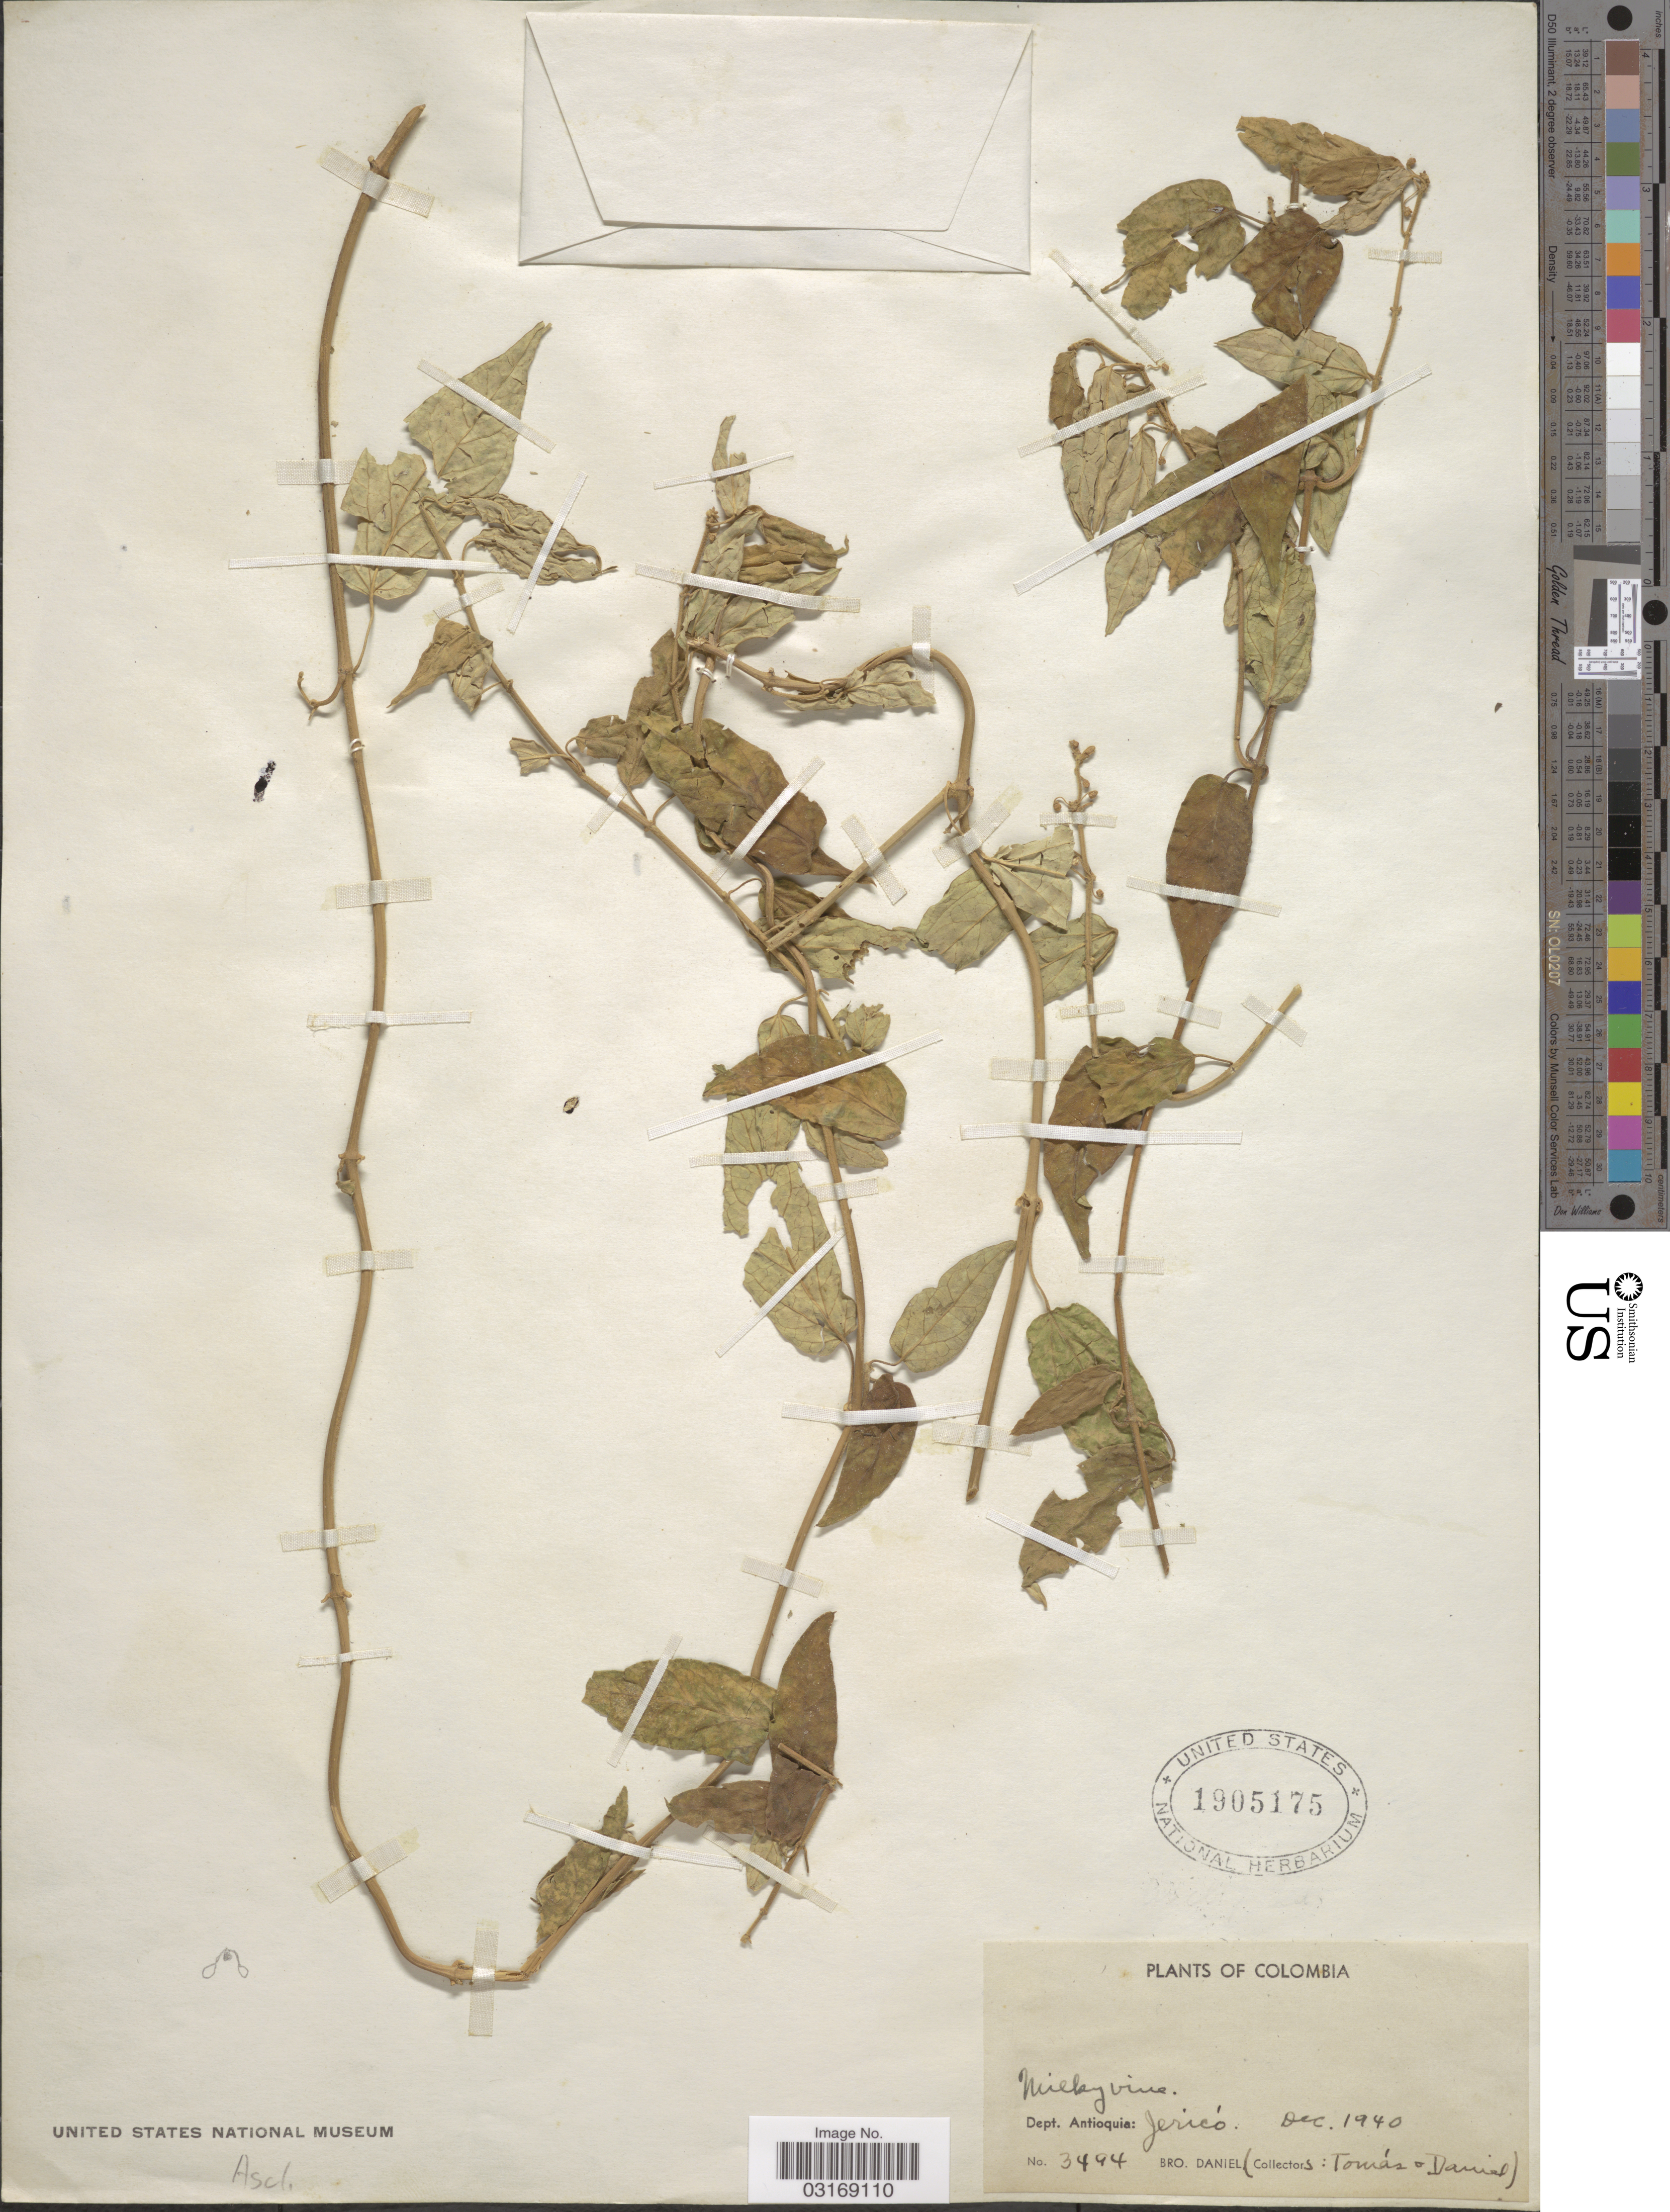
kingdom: Plantae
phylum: Tracheophyta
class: Magnoliopsida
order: Gentianales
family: Apocynaceae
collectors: Bro. Daniel, -. Tomas & -. Daniel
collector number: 3494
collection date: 1940-12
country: Colombia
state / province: Antioquia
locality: Dept. Antioquia: Jericó.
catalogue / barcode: US 1905175